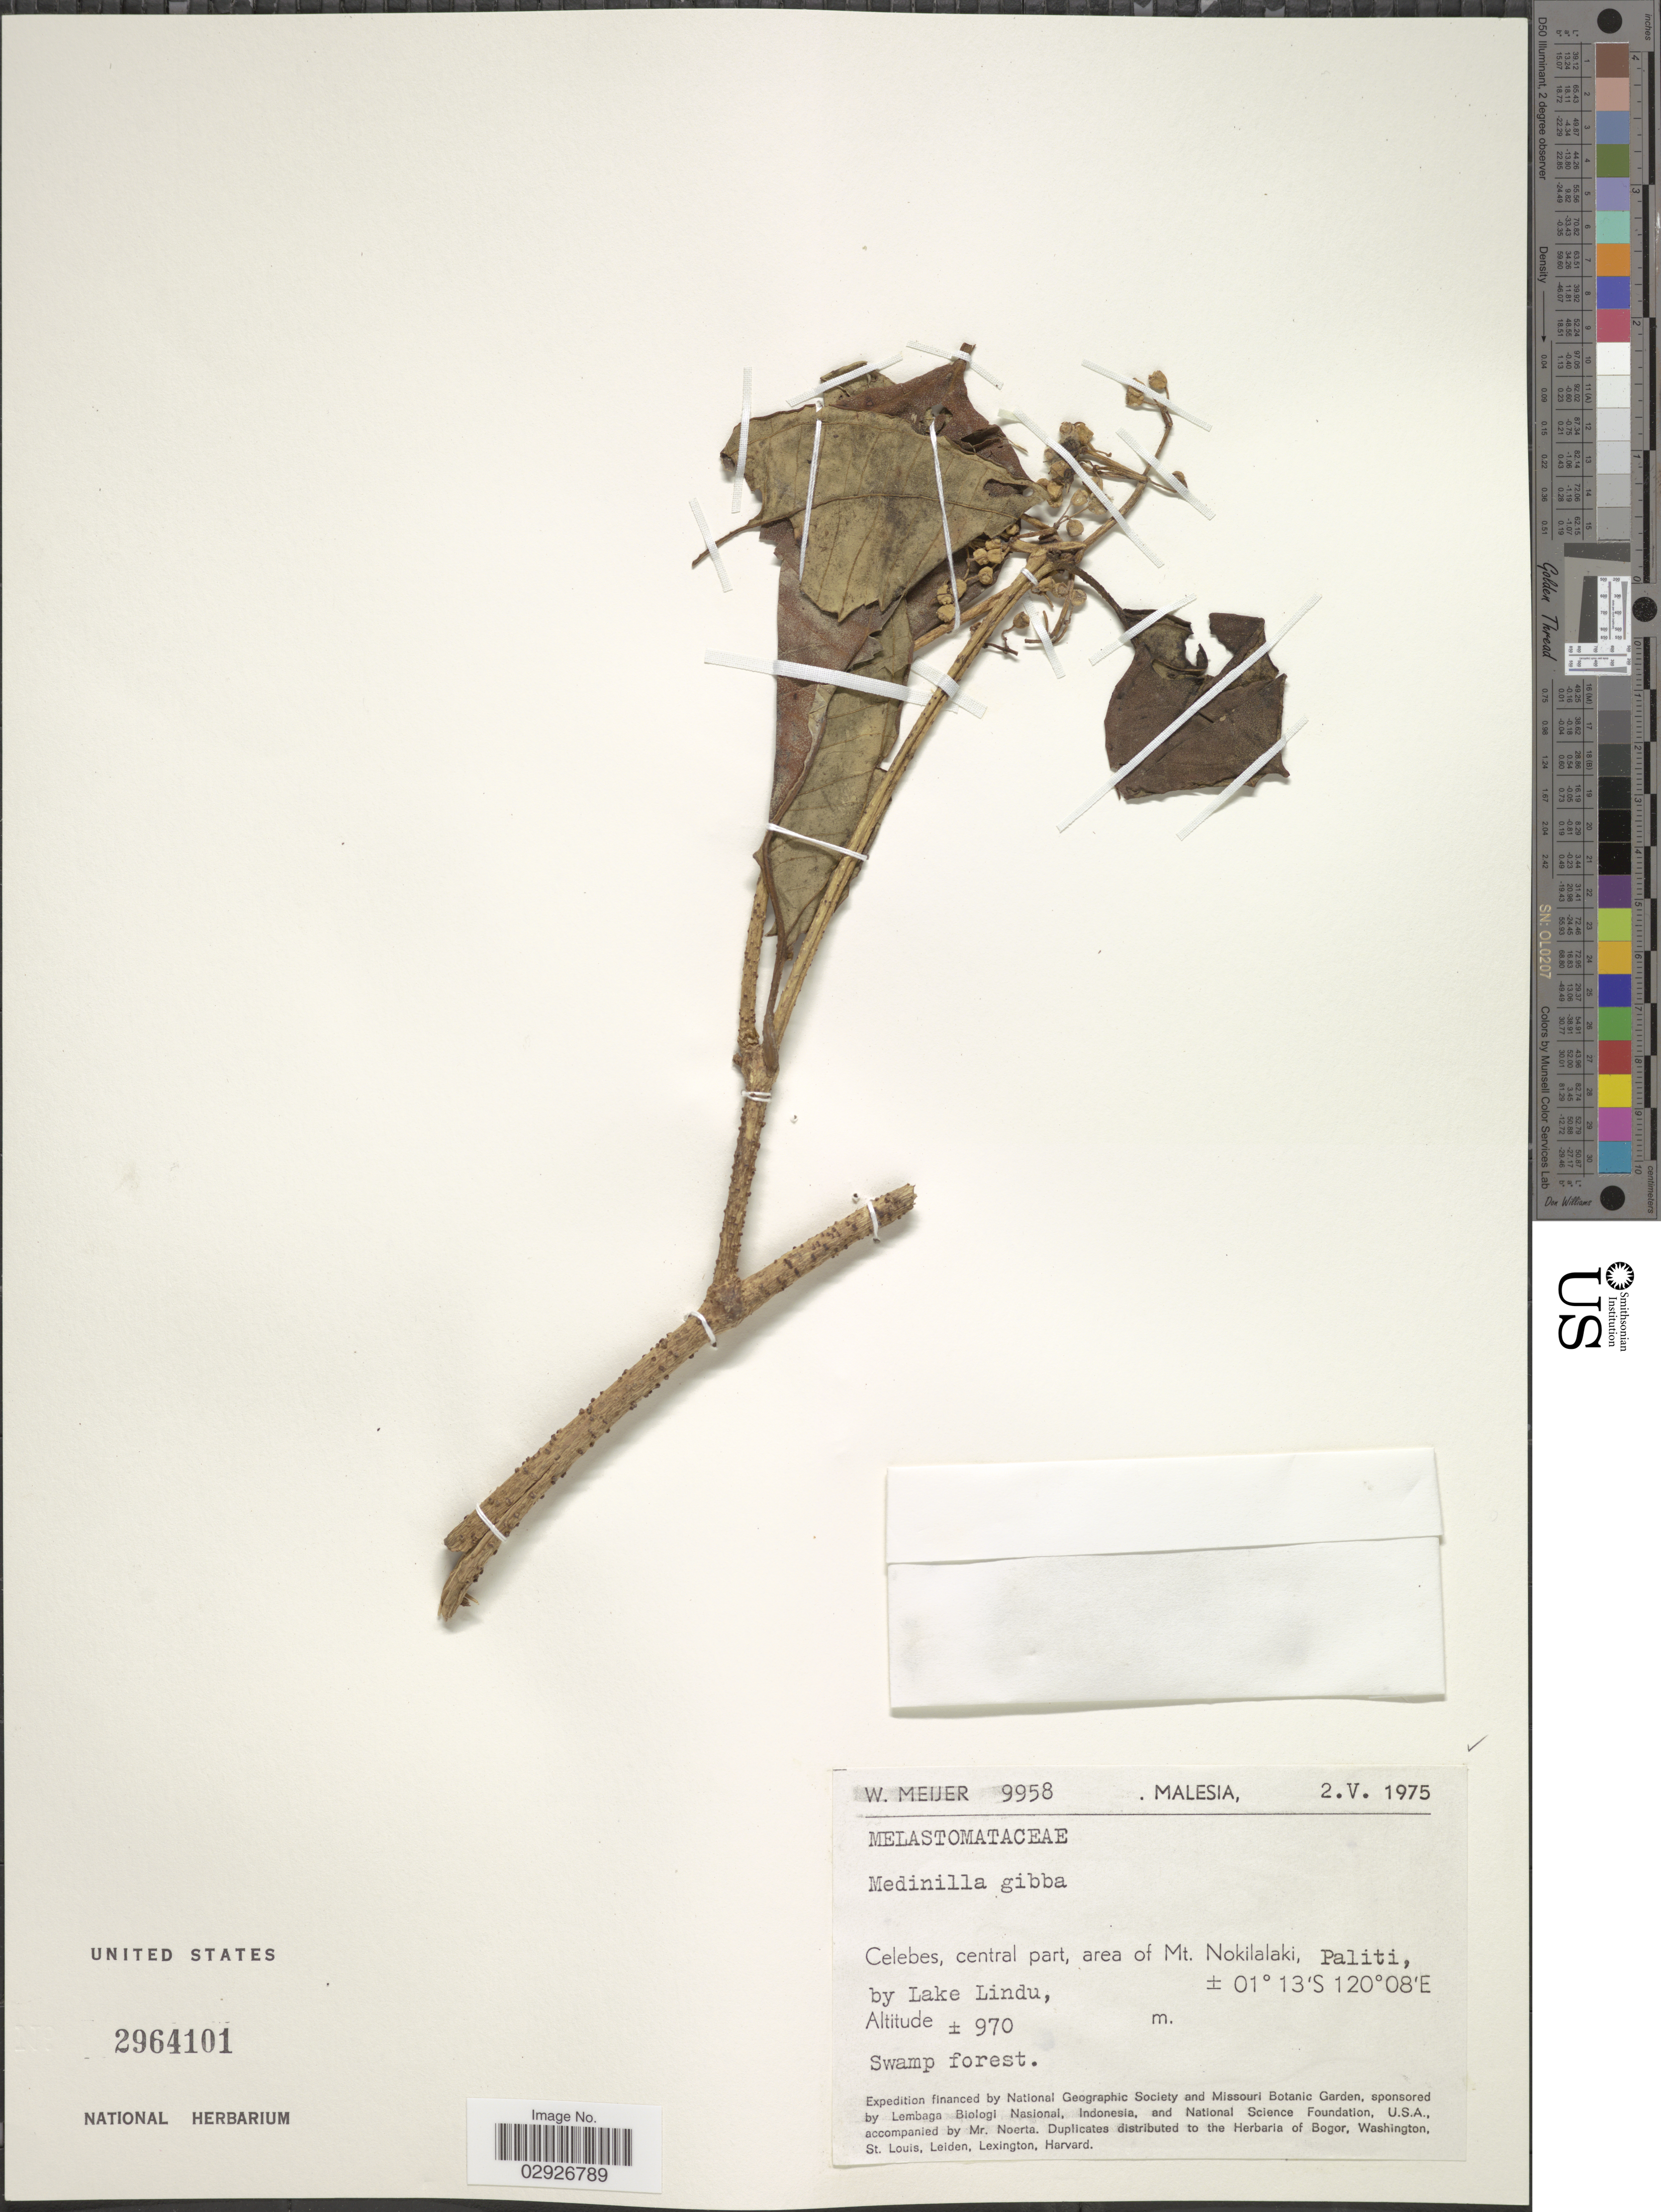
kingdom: Plantae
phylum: Tracheophyta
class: Magnoliopsida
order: Myrtales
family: Melastomataceae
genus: Medinilla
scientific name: Medinilla malaboensis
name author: Bakh. f.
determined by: Regalado, J. C.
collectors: W. Meijer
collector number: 9958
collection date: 1975-05-02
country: Malaysia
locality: Celebes, central part, area of Mt. Nokilalaki, Paliti, by Lake Lindu.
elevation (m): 970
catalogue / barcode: US 2964101